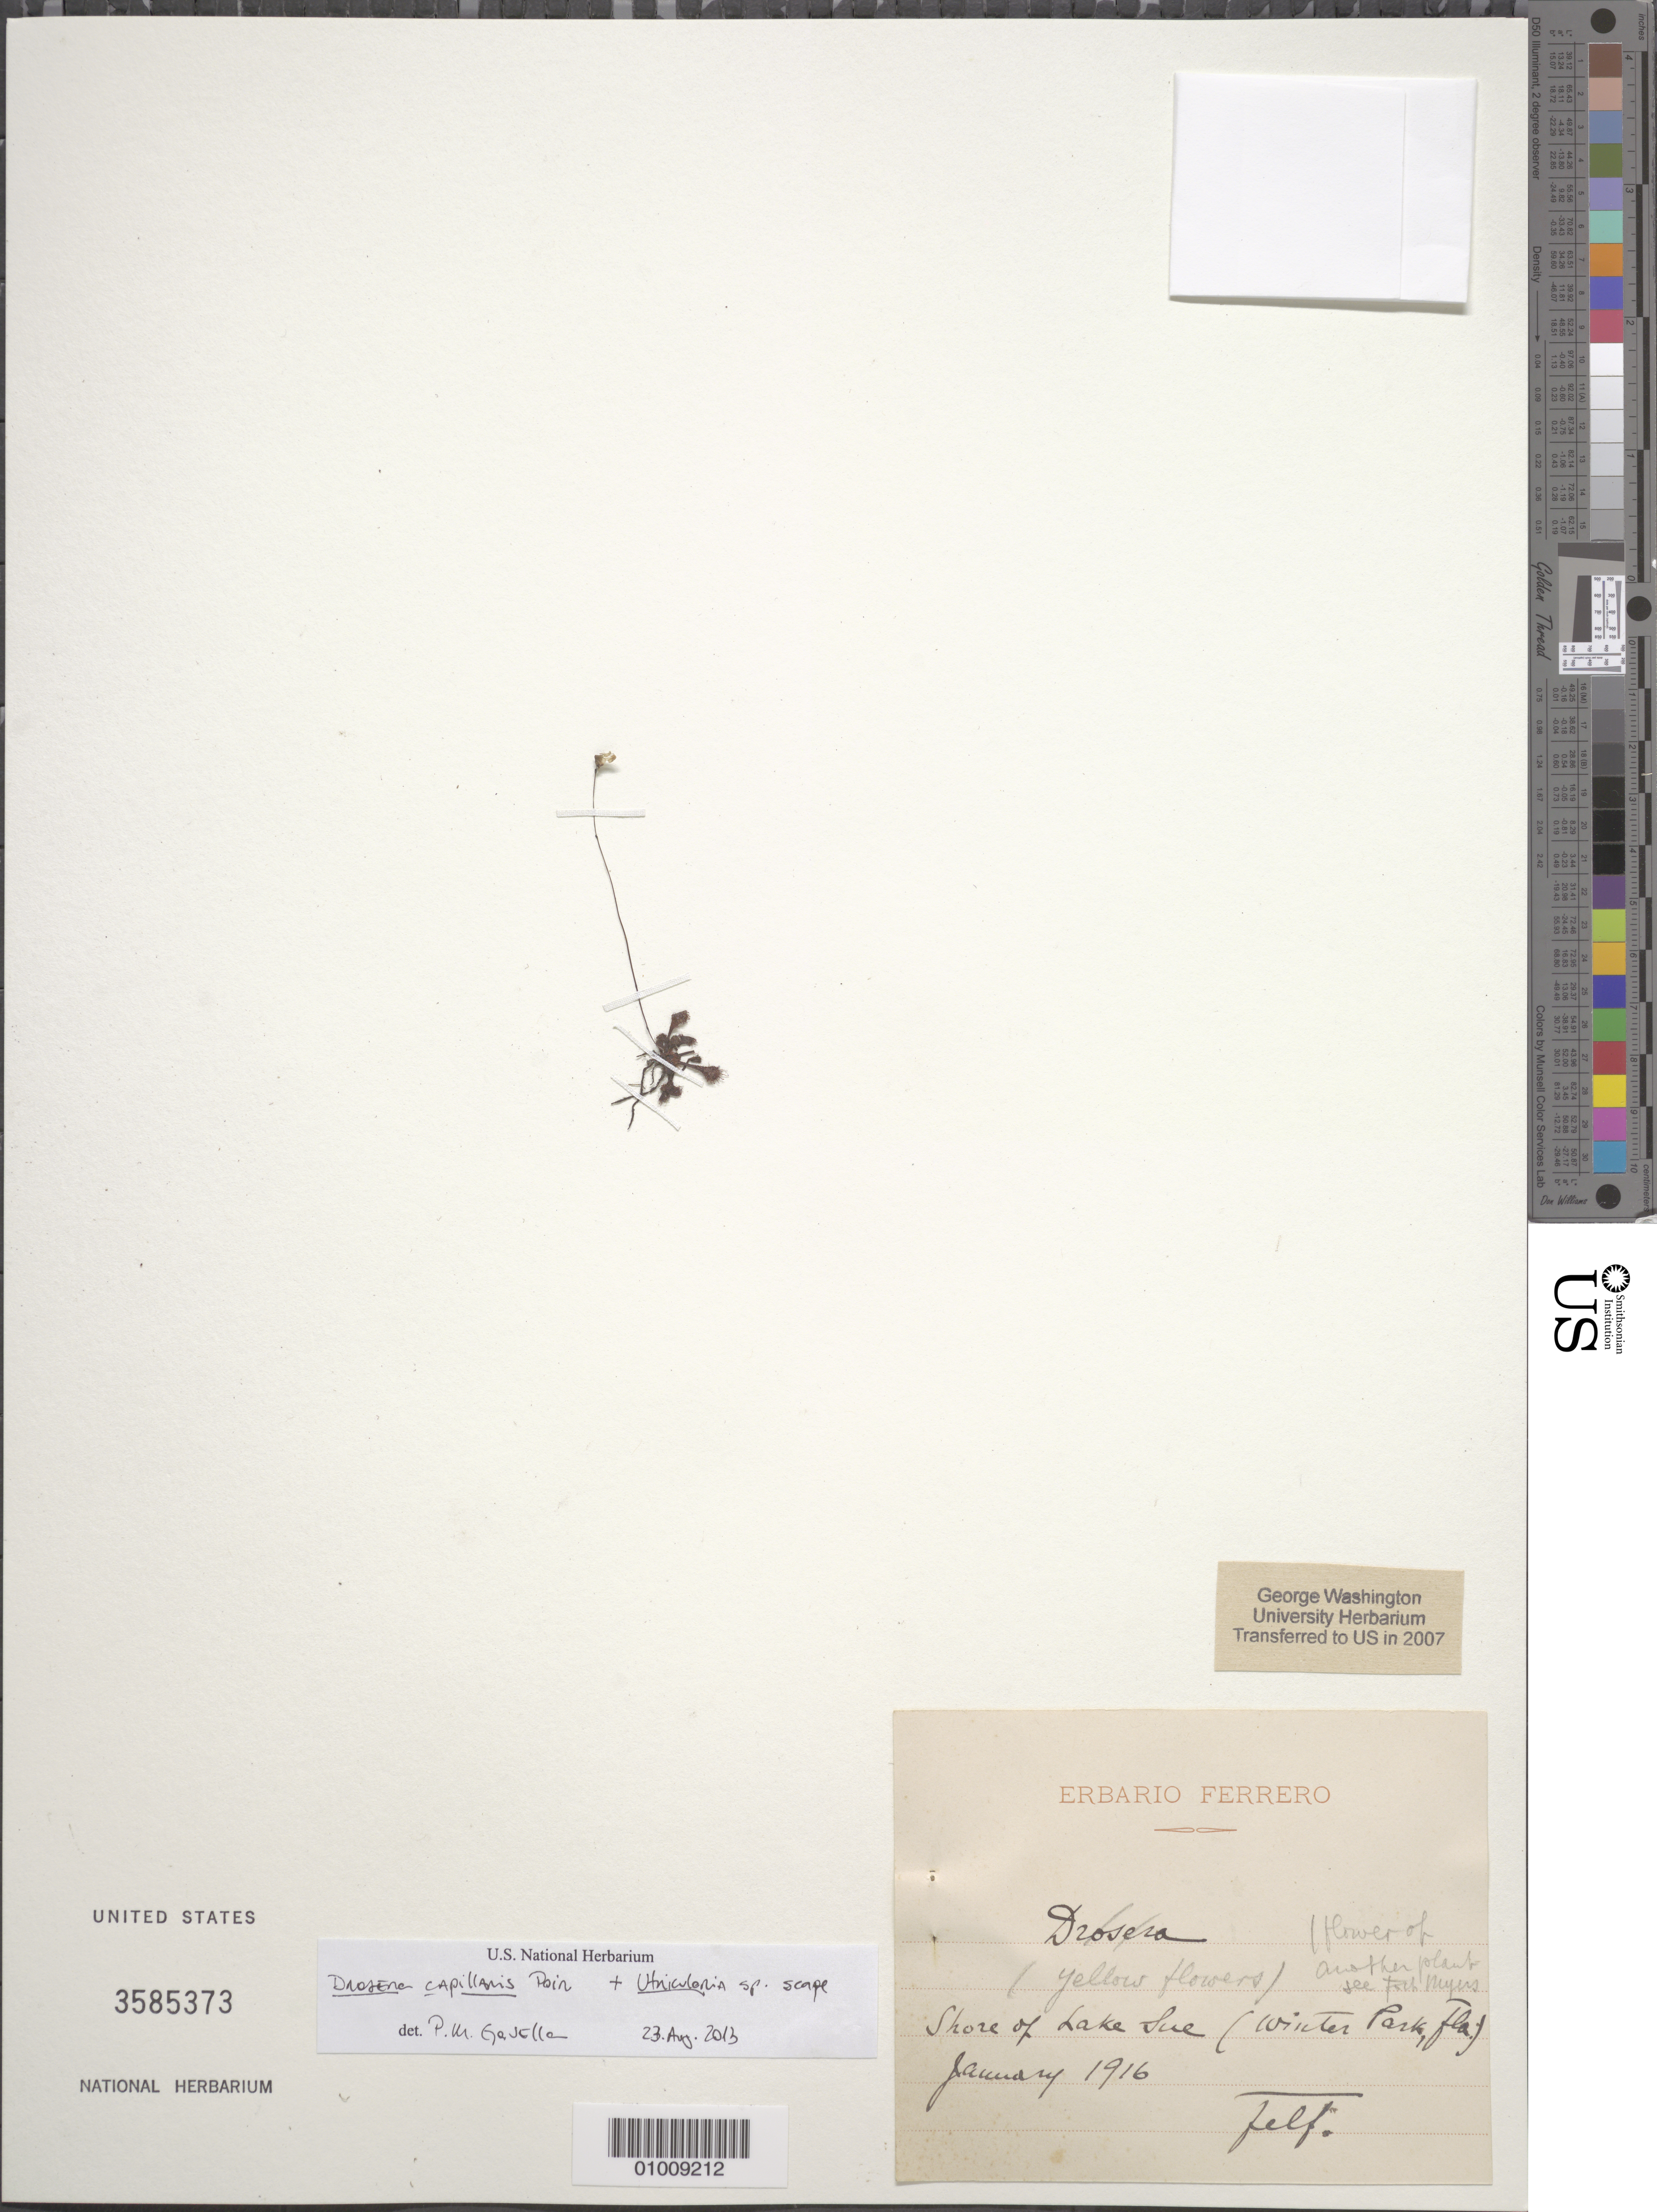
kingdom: Plantae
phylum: Tracheophyta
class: Magnoliopsida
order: Caryophyllales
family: Droseraceae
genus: Drosera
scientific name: Drosera capillaris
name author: Poir.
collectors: F. Ferrero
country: United States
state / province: Florida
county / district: Orange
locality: Wijnter Park, Lake Sue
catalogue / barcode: US 3585373